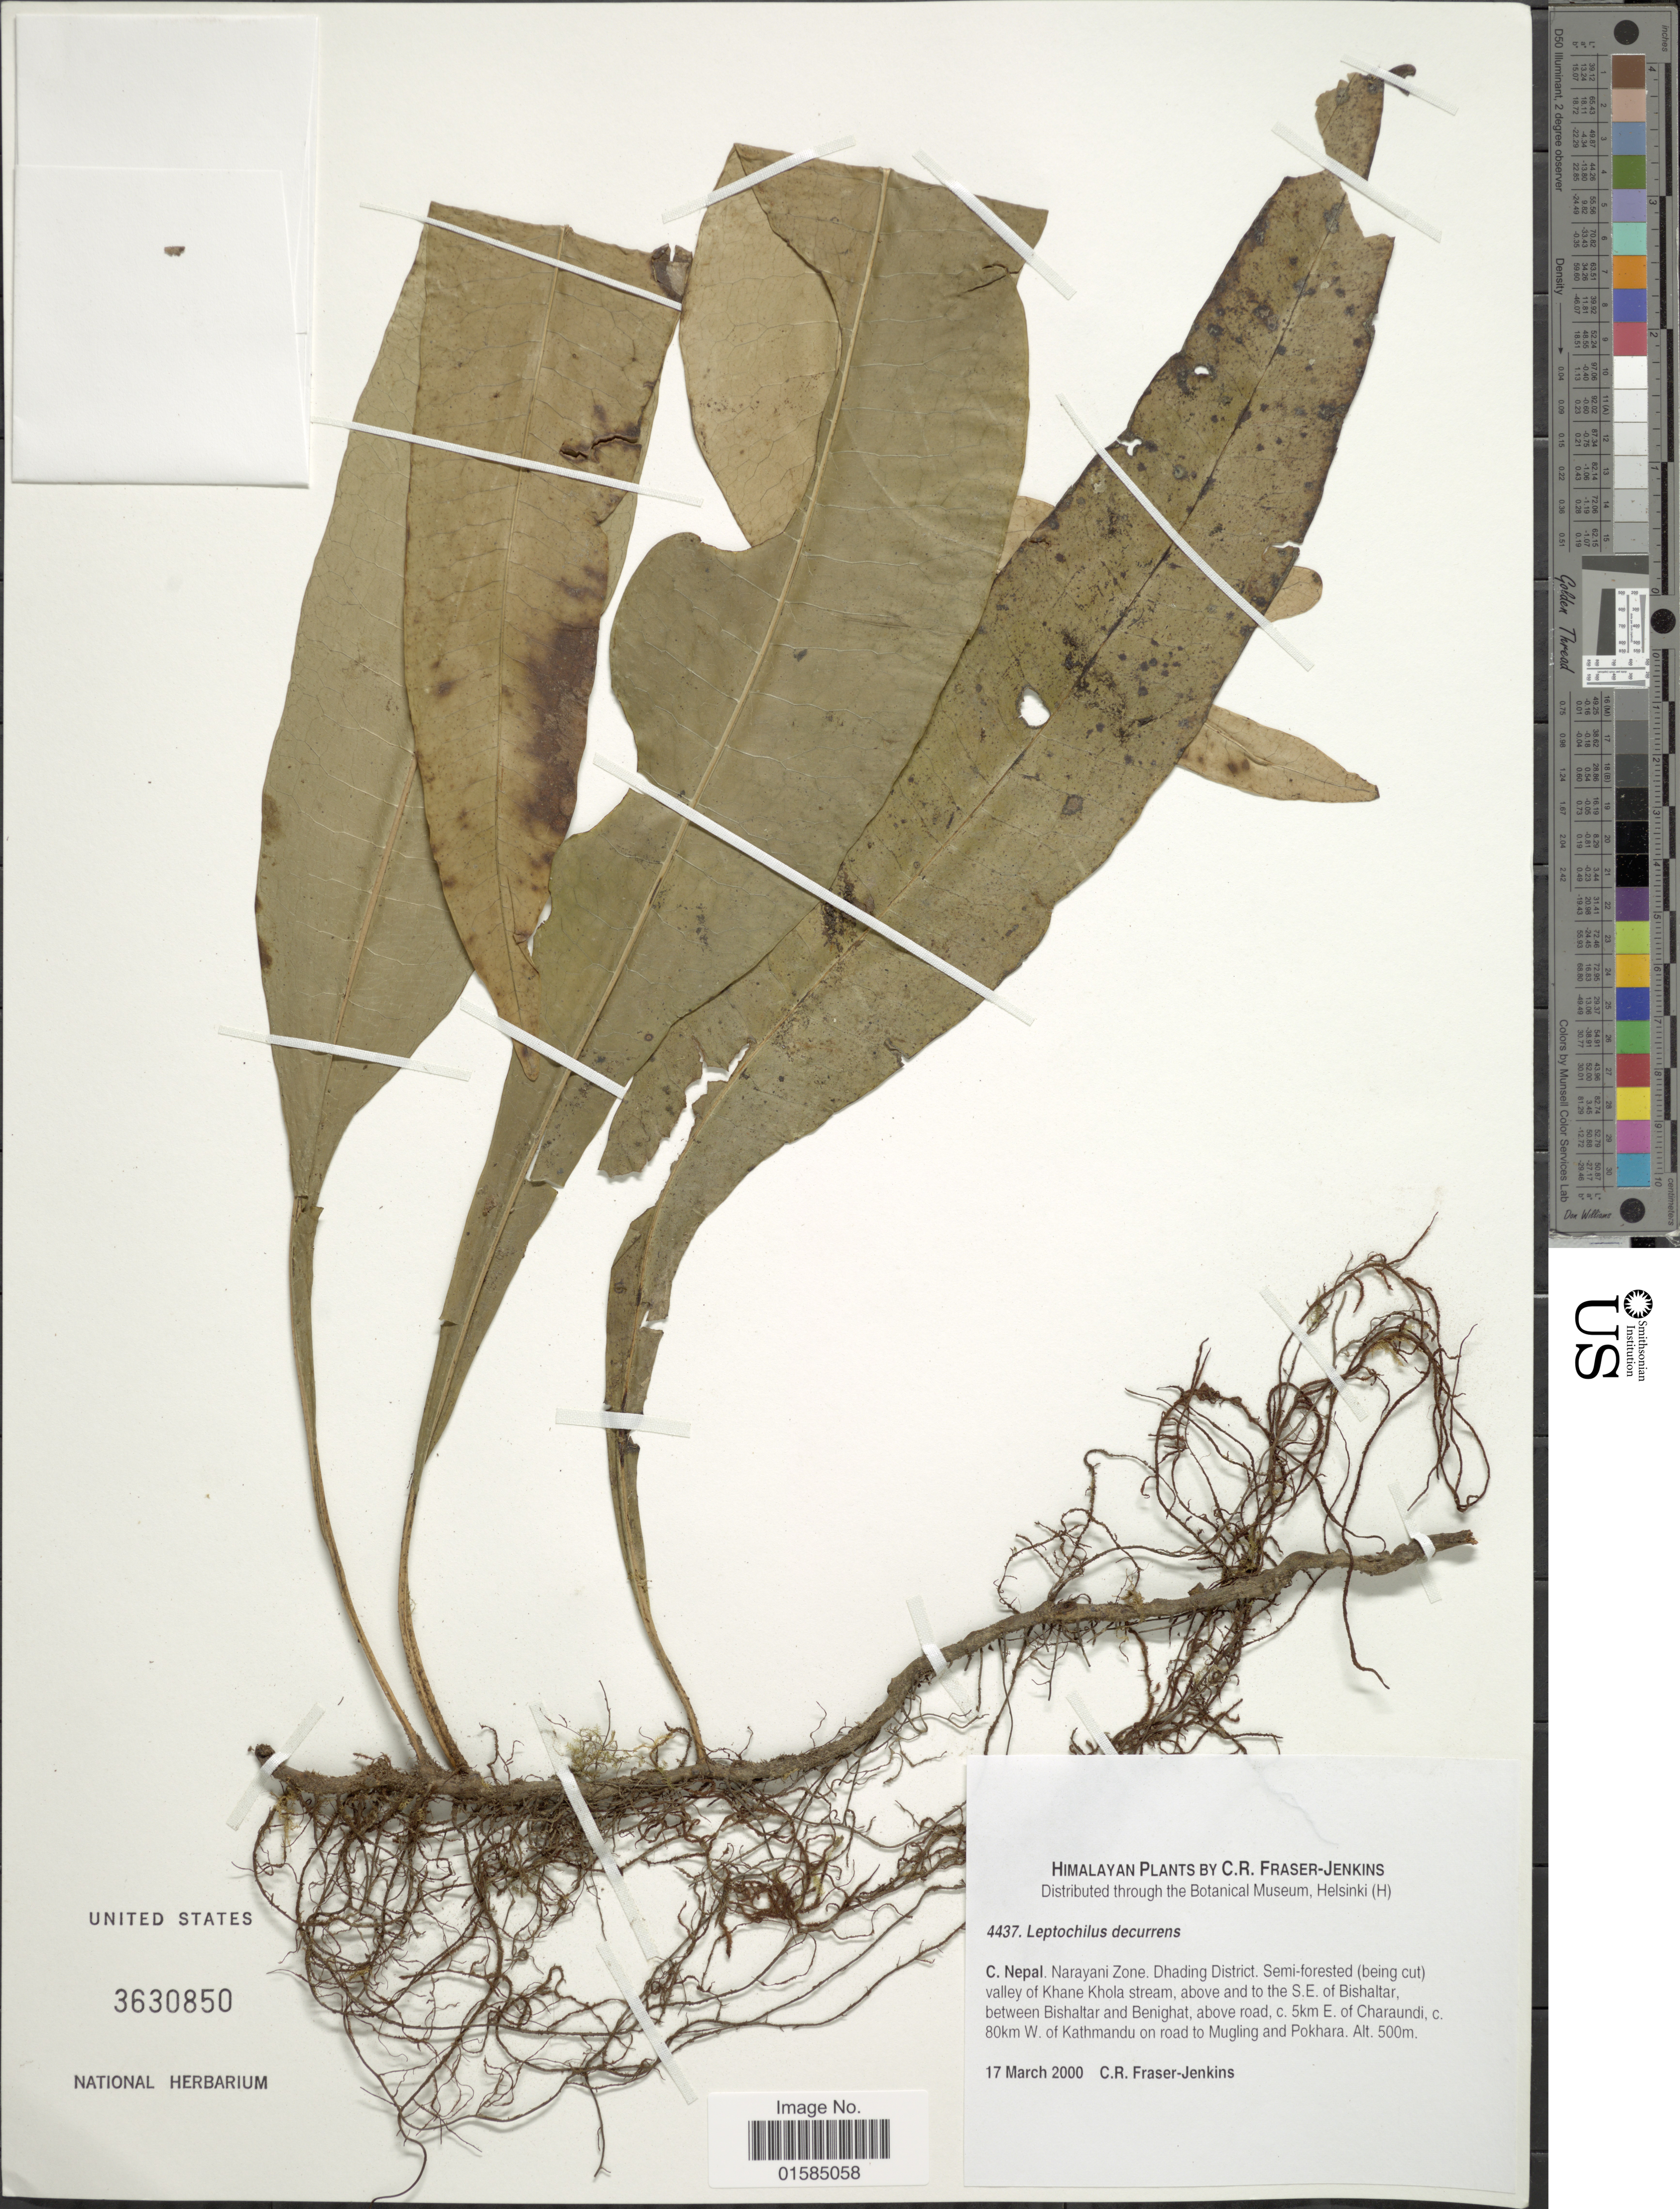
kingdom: Plantae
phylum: Tracheophyta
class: Polypodiopsida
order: Polypodiales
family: Polypodiaceae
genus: Leptochilus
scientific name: Leptochilus decurrens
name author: Blume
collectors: C. R. Fraser-Jenkins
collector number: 4437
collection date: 2000-03-17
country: Nepal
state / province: Narayani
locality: Himalayan. C. Nepal. Narayani Zone. Dhading District. Semi-forested (being cut) valley of Khane Khola stream, above and to the S. E. of Bishaltar, between Bishaltar and Benighat, above road, c. 5km E. of Charaundi, c. 80km W, of Kathmandu on road to Mugling and Pokhara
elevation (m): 500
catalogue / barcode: US 3630850